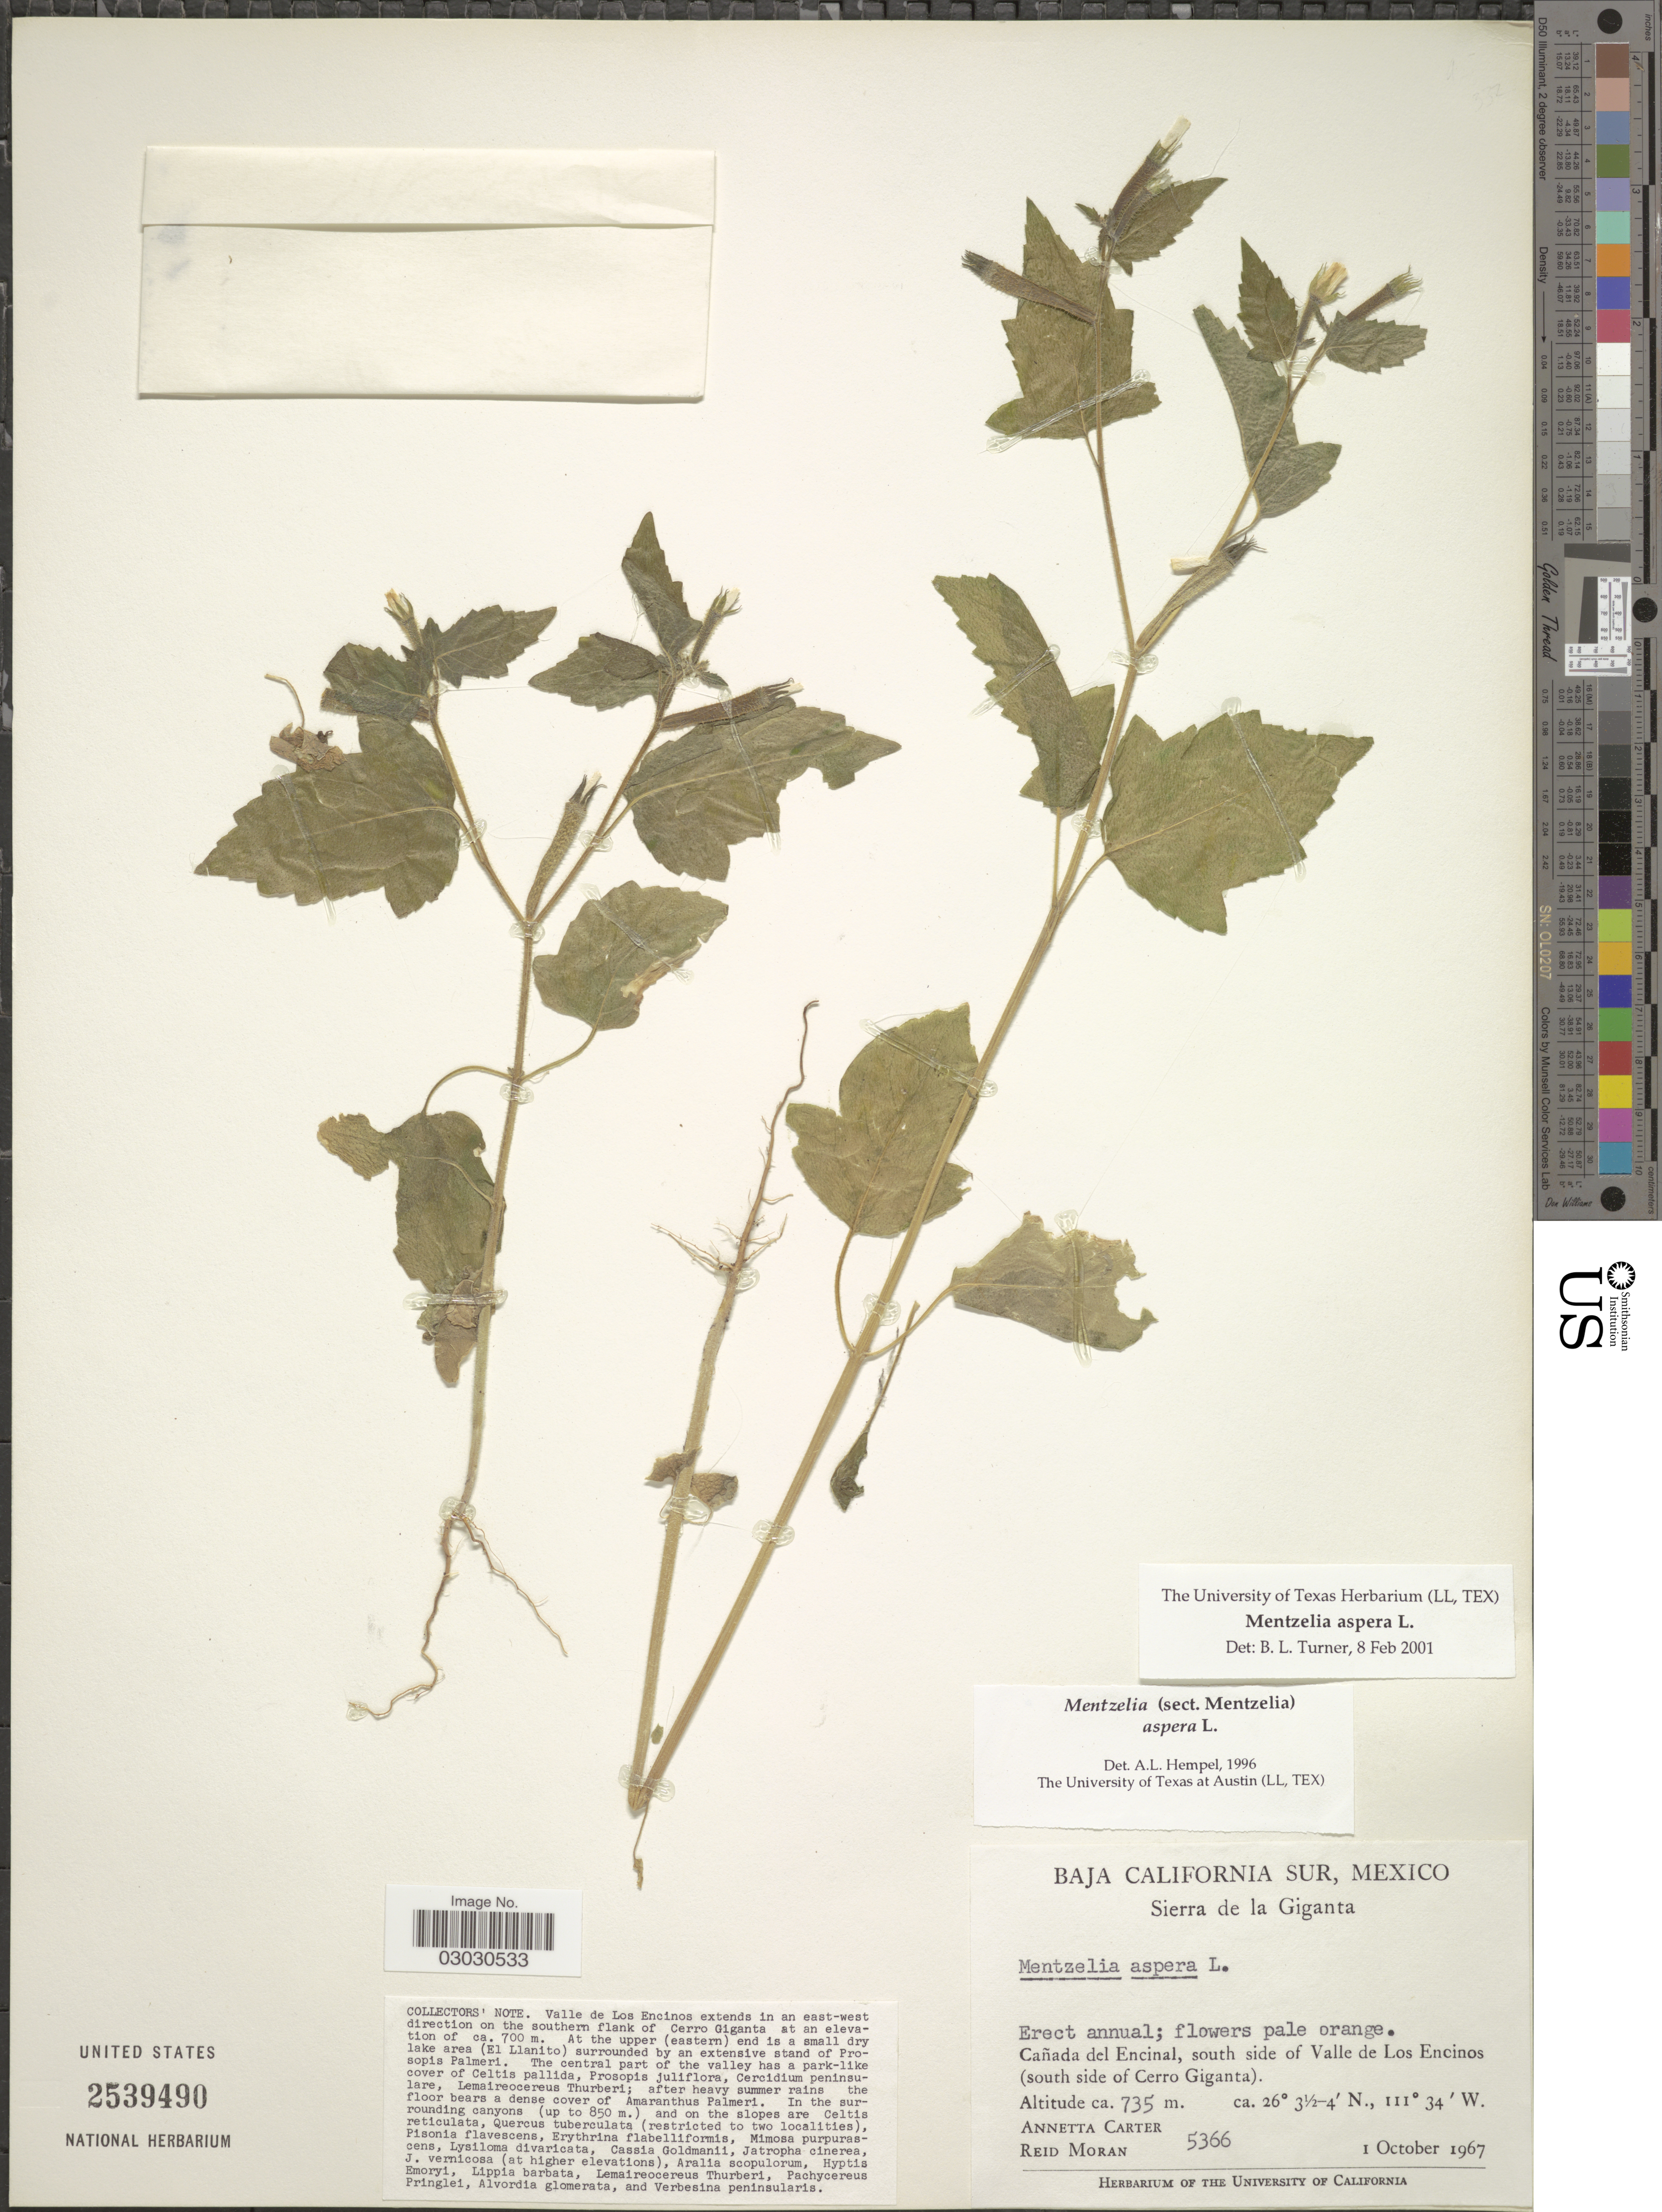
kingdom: Plantae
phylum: Tracheophyta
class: Magnoliopsida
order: Cornales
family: Loasaceae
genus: Mentzelia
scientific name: Mentzelia aspera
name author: L.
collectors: A. Carter & R. Moran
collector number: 5366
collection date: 1967-10-01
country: Mexico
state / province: Baja California Sur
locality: Baja California, Sur. Sierra de la Giganta. Cañada del Encinal, south side of Valle de Los Encinos (south side of Cerro Giganta).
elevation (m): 735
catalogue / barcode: US 2539490